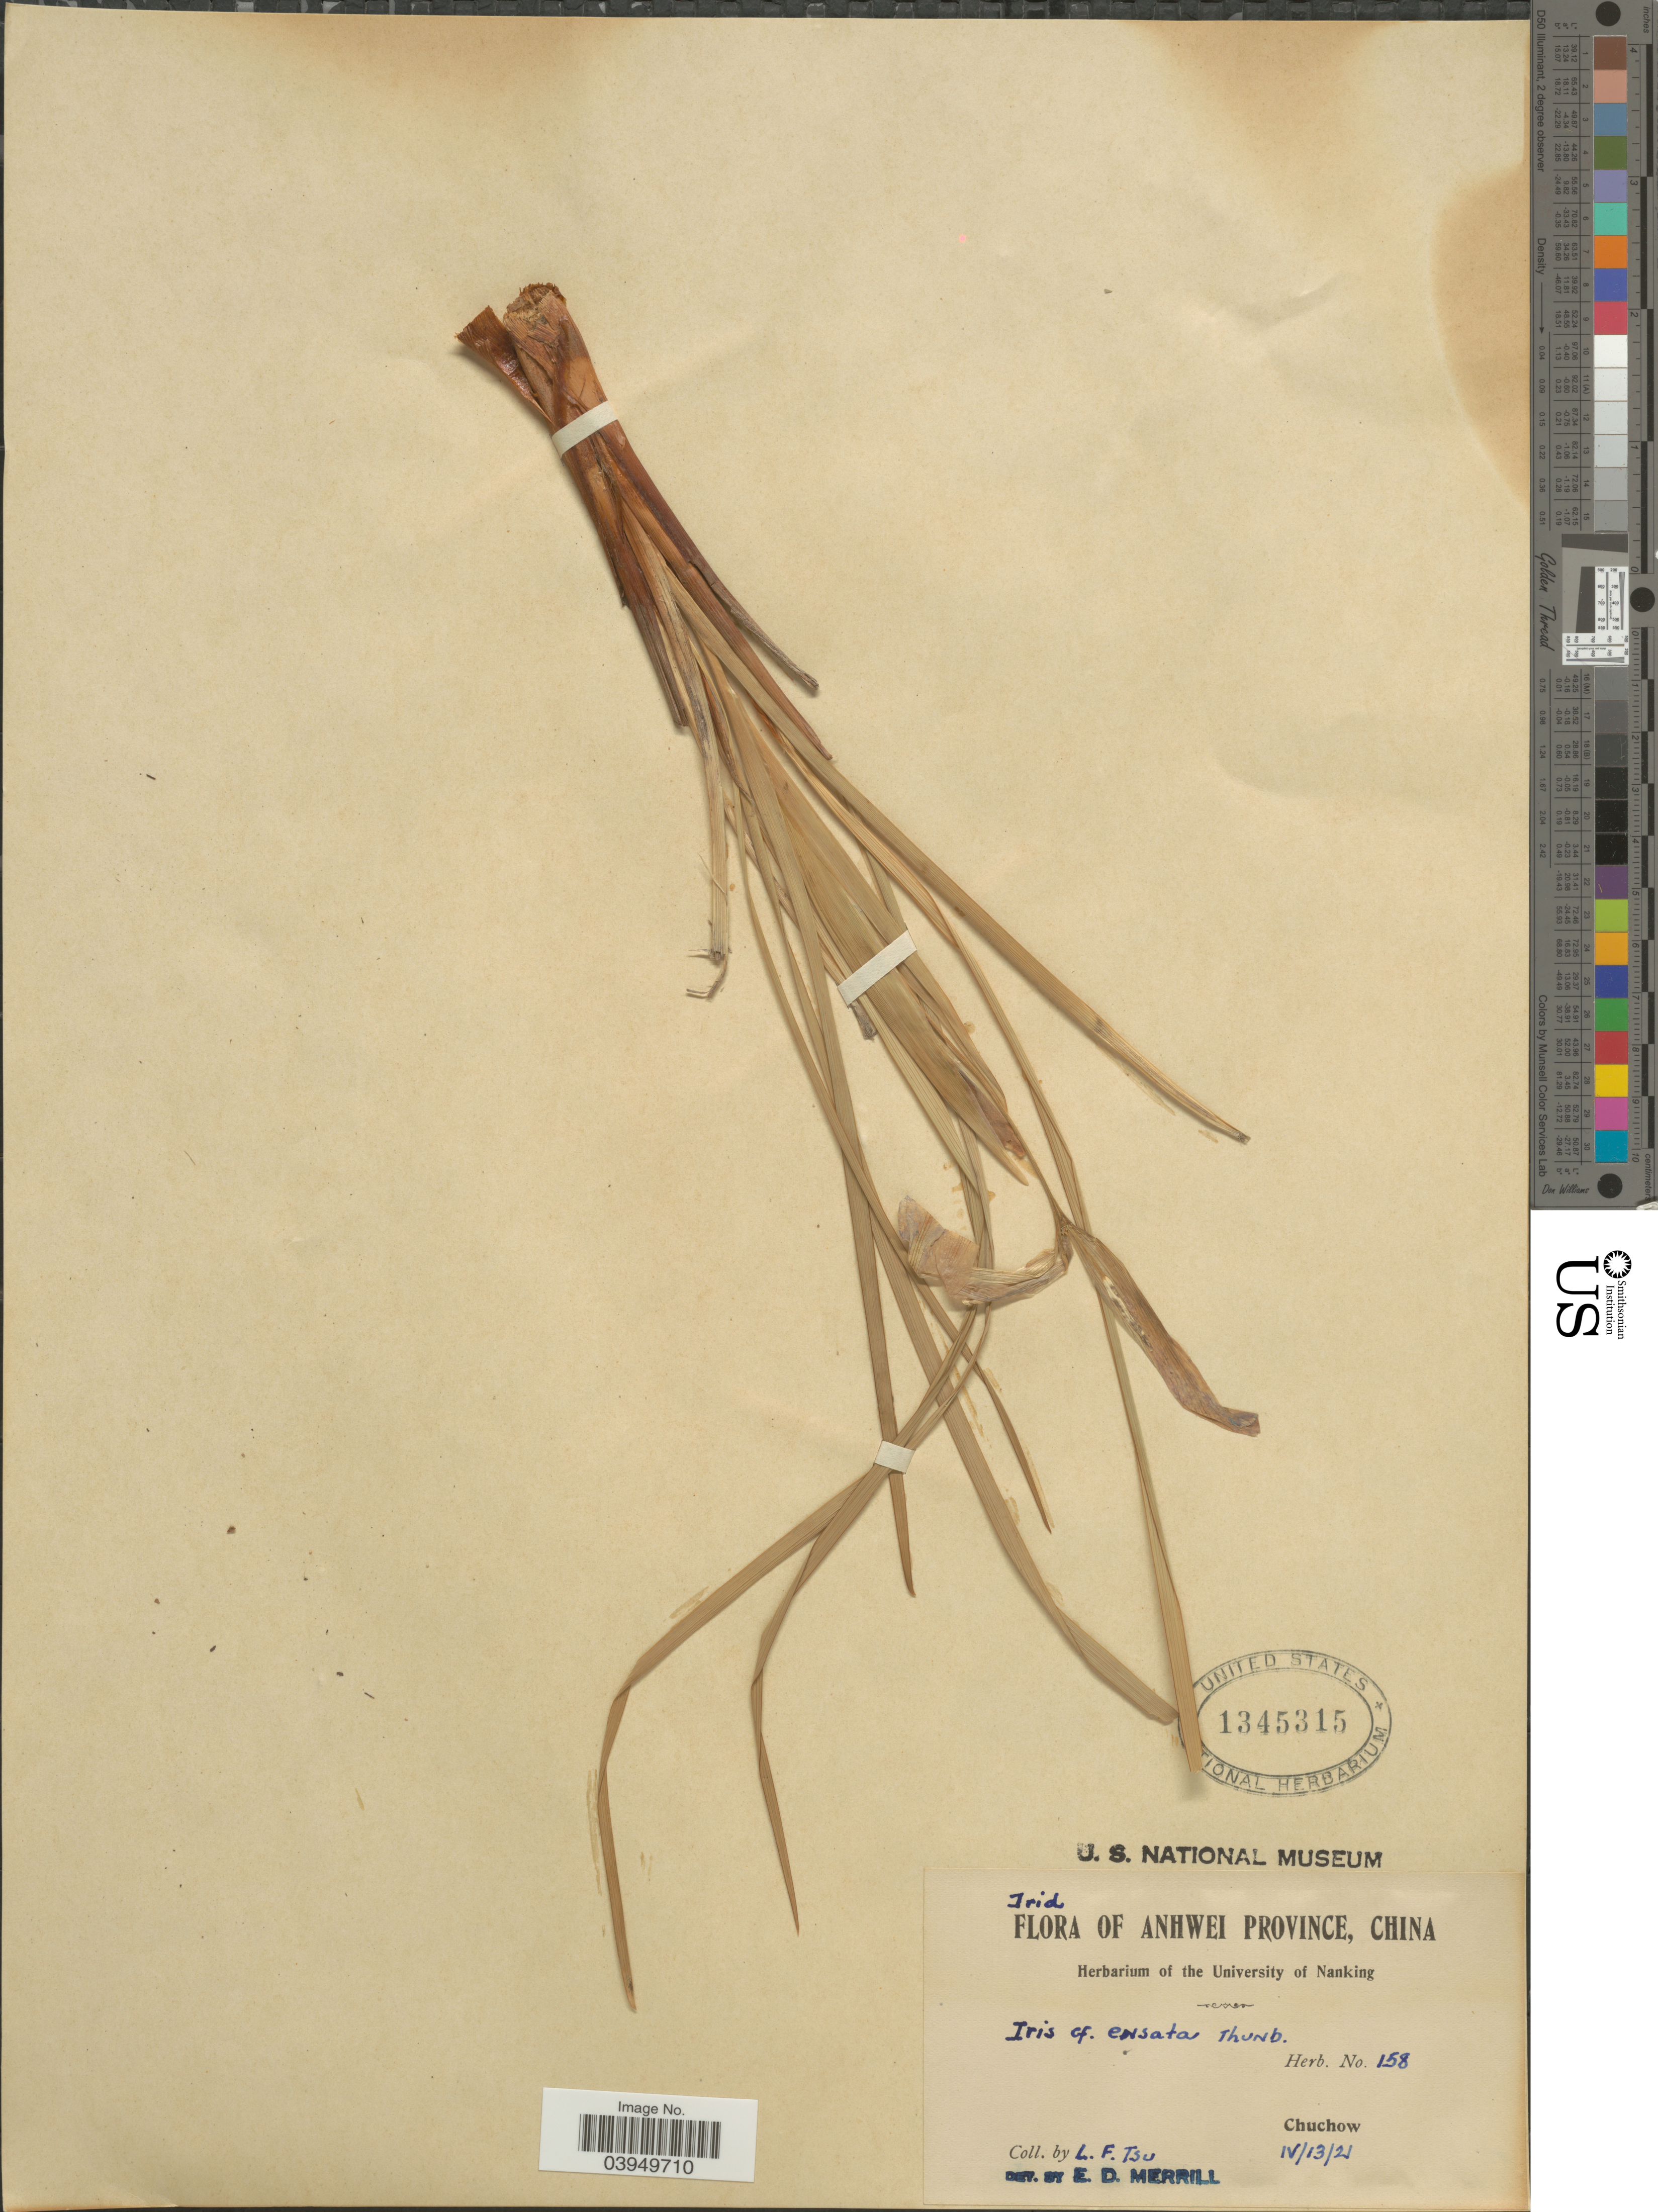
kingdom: Plantae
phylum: Tracheophyta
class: Liliopsida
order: Asparagales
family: Iridaceae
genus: Iris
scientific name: Iris ensata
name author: Thunb.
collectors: L. Tsu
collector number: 158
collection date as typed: Transcribed d/m/y: 13/4/21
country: China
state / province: Anhui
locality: Anhwei Province. Chuchow.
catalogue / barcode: US 1345315